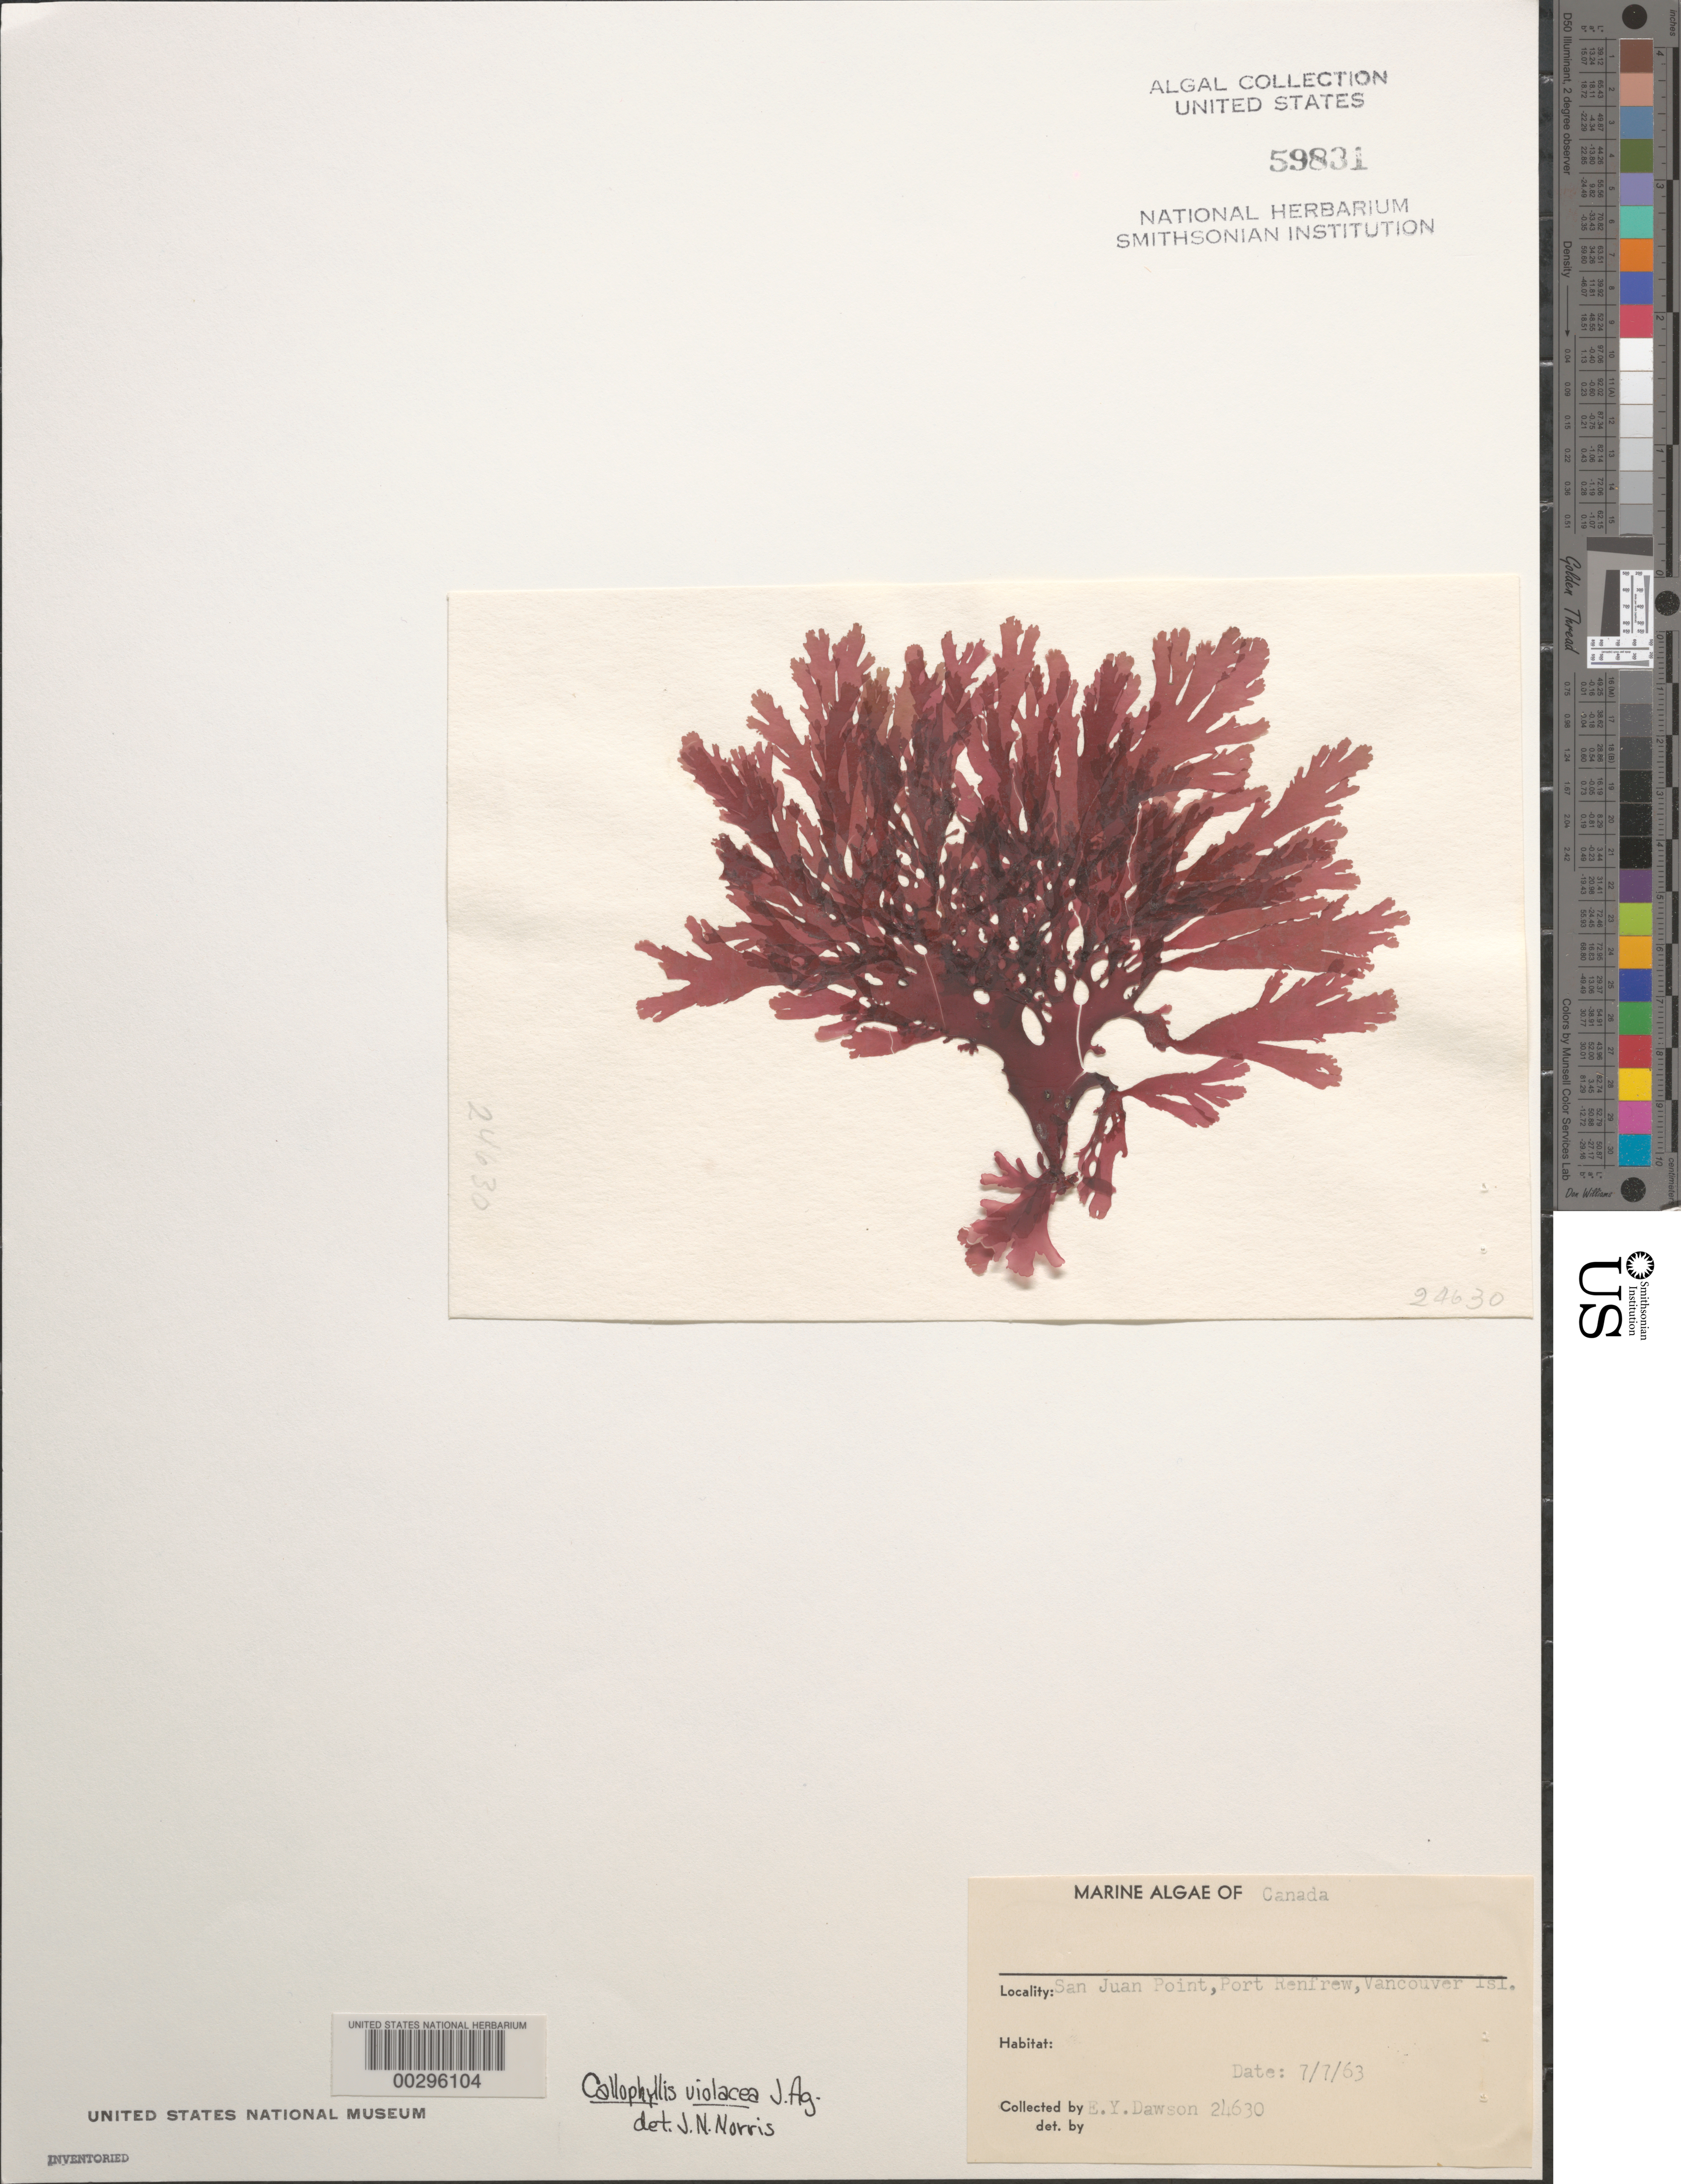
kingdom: Plantae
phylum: Rhodophyta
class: Florideophyceae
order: Gigartinales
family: Kallymeniaceae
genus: Callophyllis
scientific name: Callophyllis violacea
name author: J. Agardh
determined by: Norris, James N.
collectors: E. Y. Dawson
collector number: EYD 24630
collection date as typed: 07 Jul 1963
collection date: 1963-07-07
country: Canada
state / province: British Columbia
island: Vancouver Island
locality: San Juan Point, Port Renfrew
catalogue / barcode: US 59831